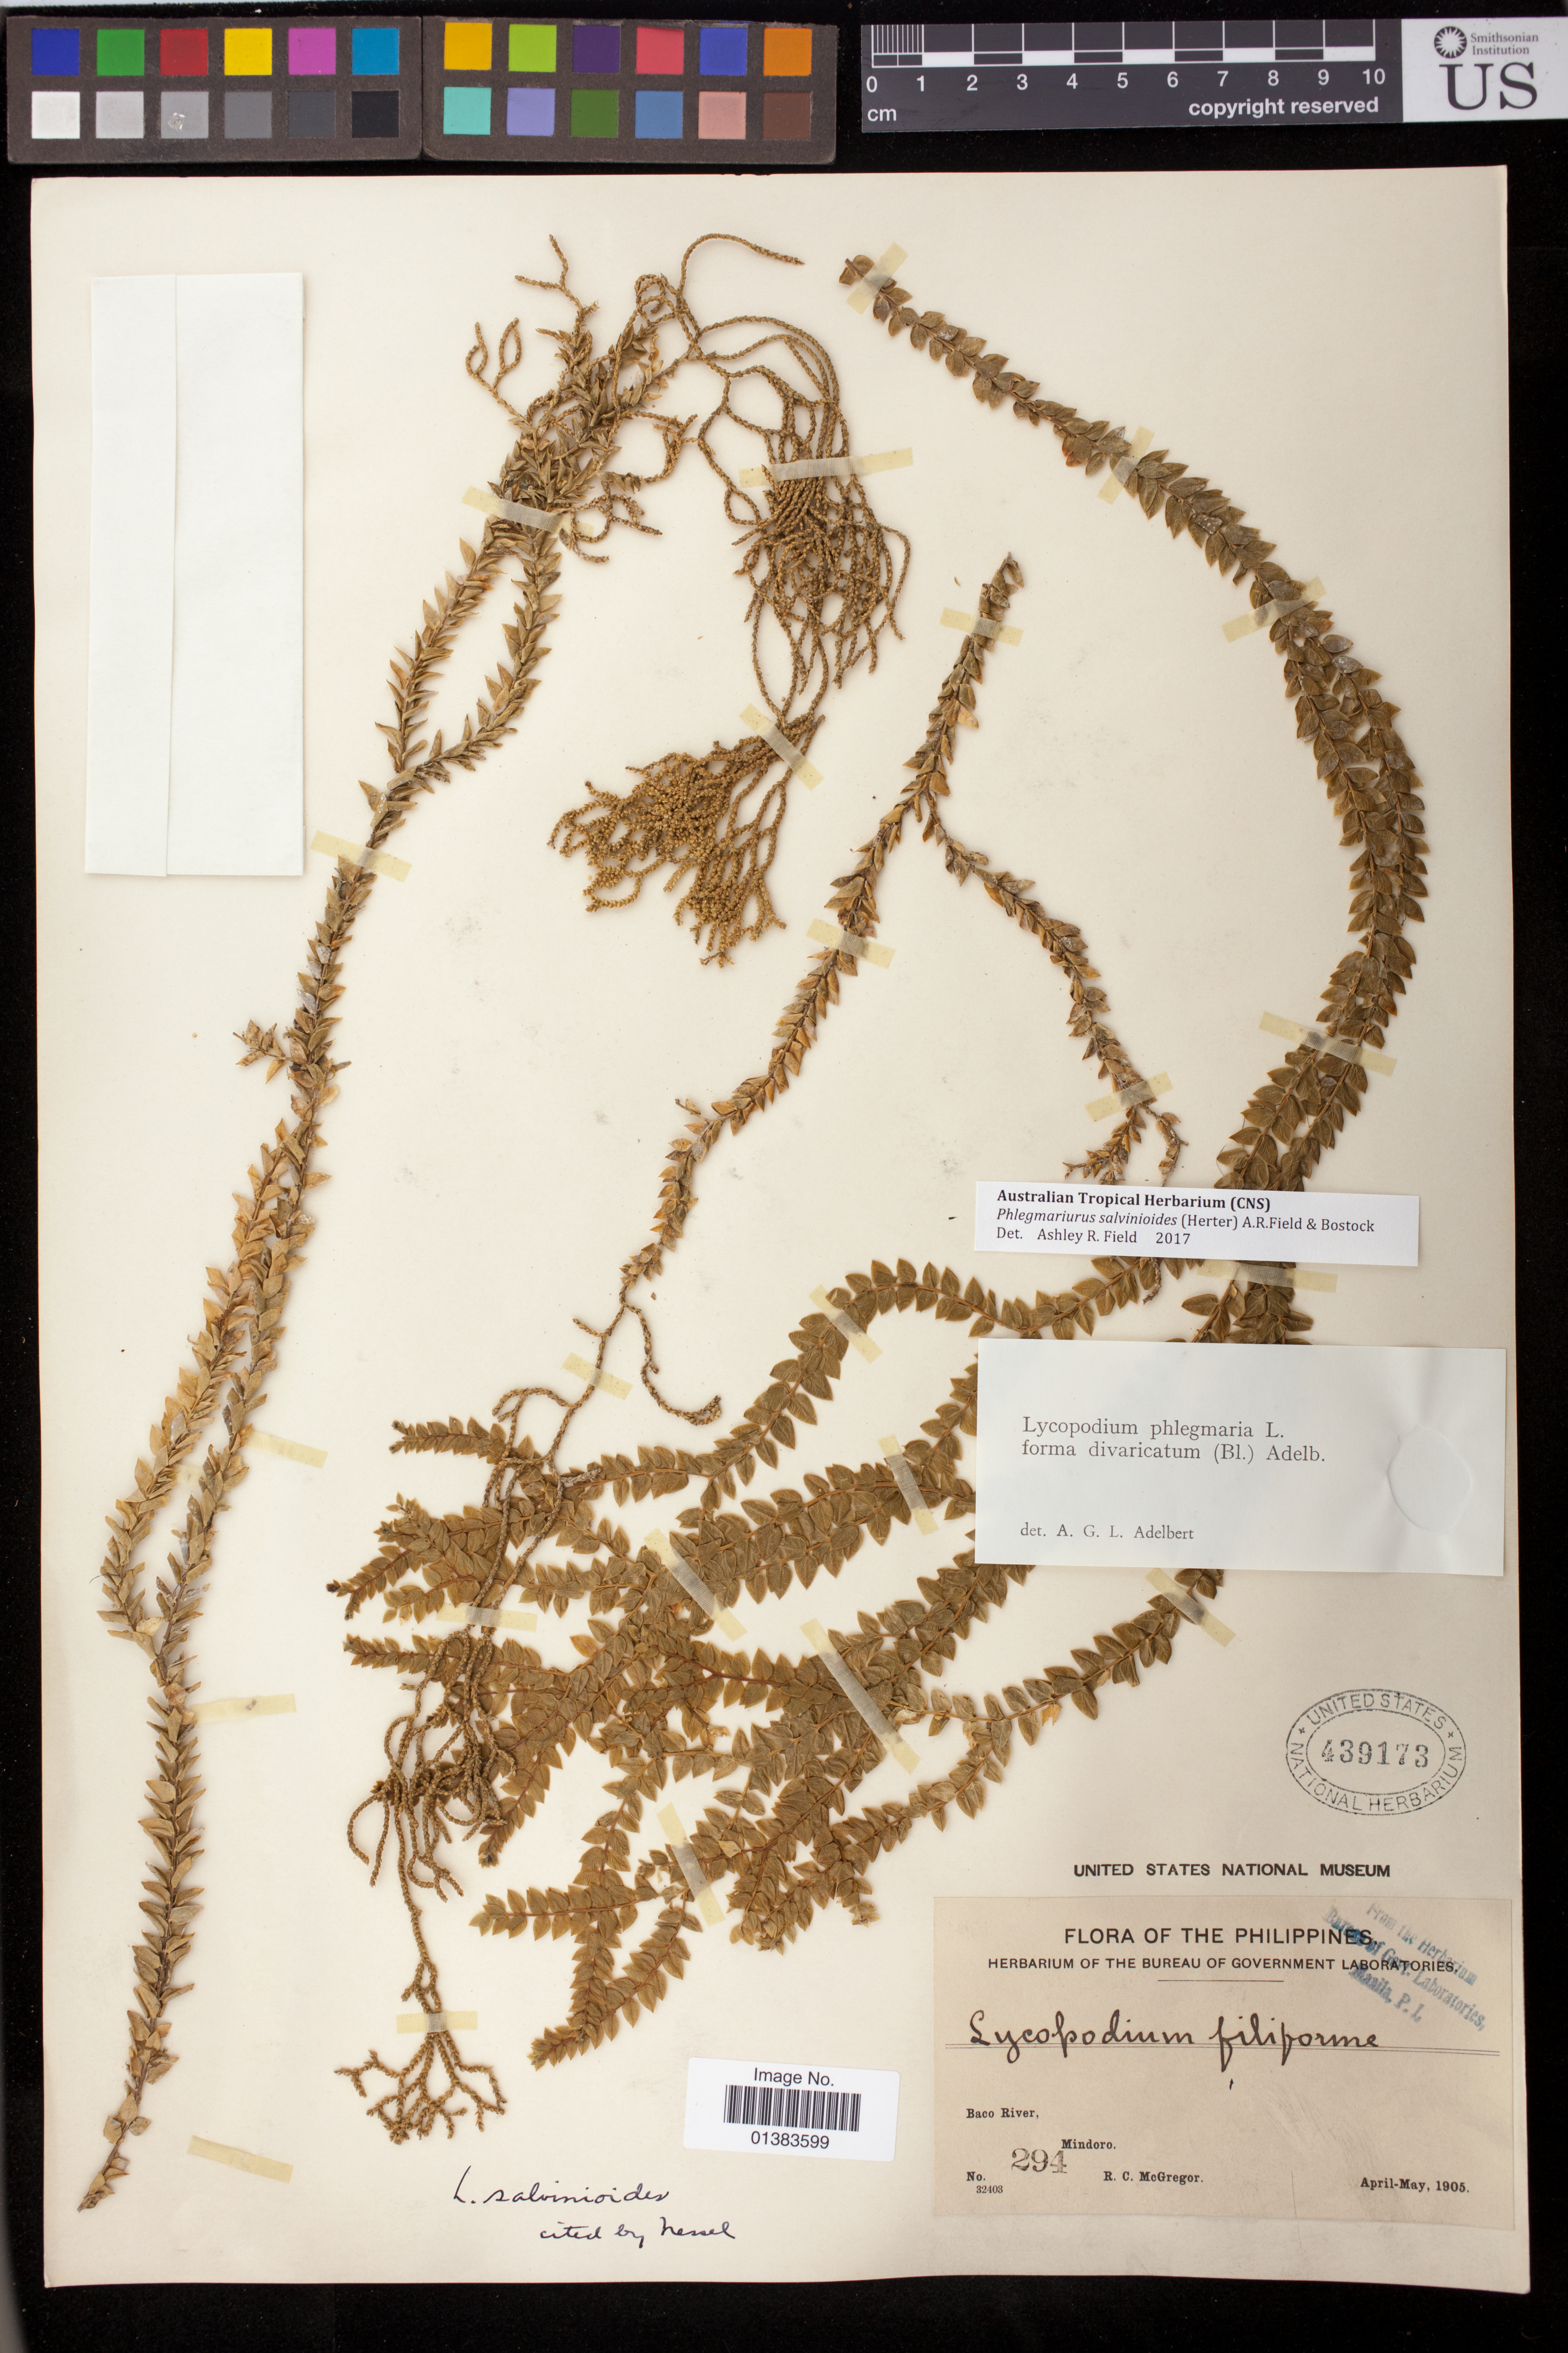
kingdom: Plantae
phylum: Tracheophyta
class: Lycopodiopsida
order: Lycopodiales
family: Lycopodiaceae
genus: Urostachys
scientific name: Urostachys salvinioides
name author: Herter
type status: Isosyntype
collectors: R. C. McGregor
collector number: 294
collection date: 1905-04/1905-05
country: Philippines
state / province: Mimaropa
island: Mindoro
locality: Baco River, Mindoro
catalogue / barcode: US 439173